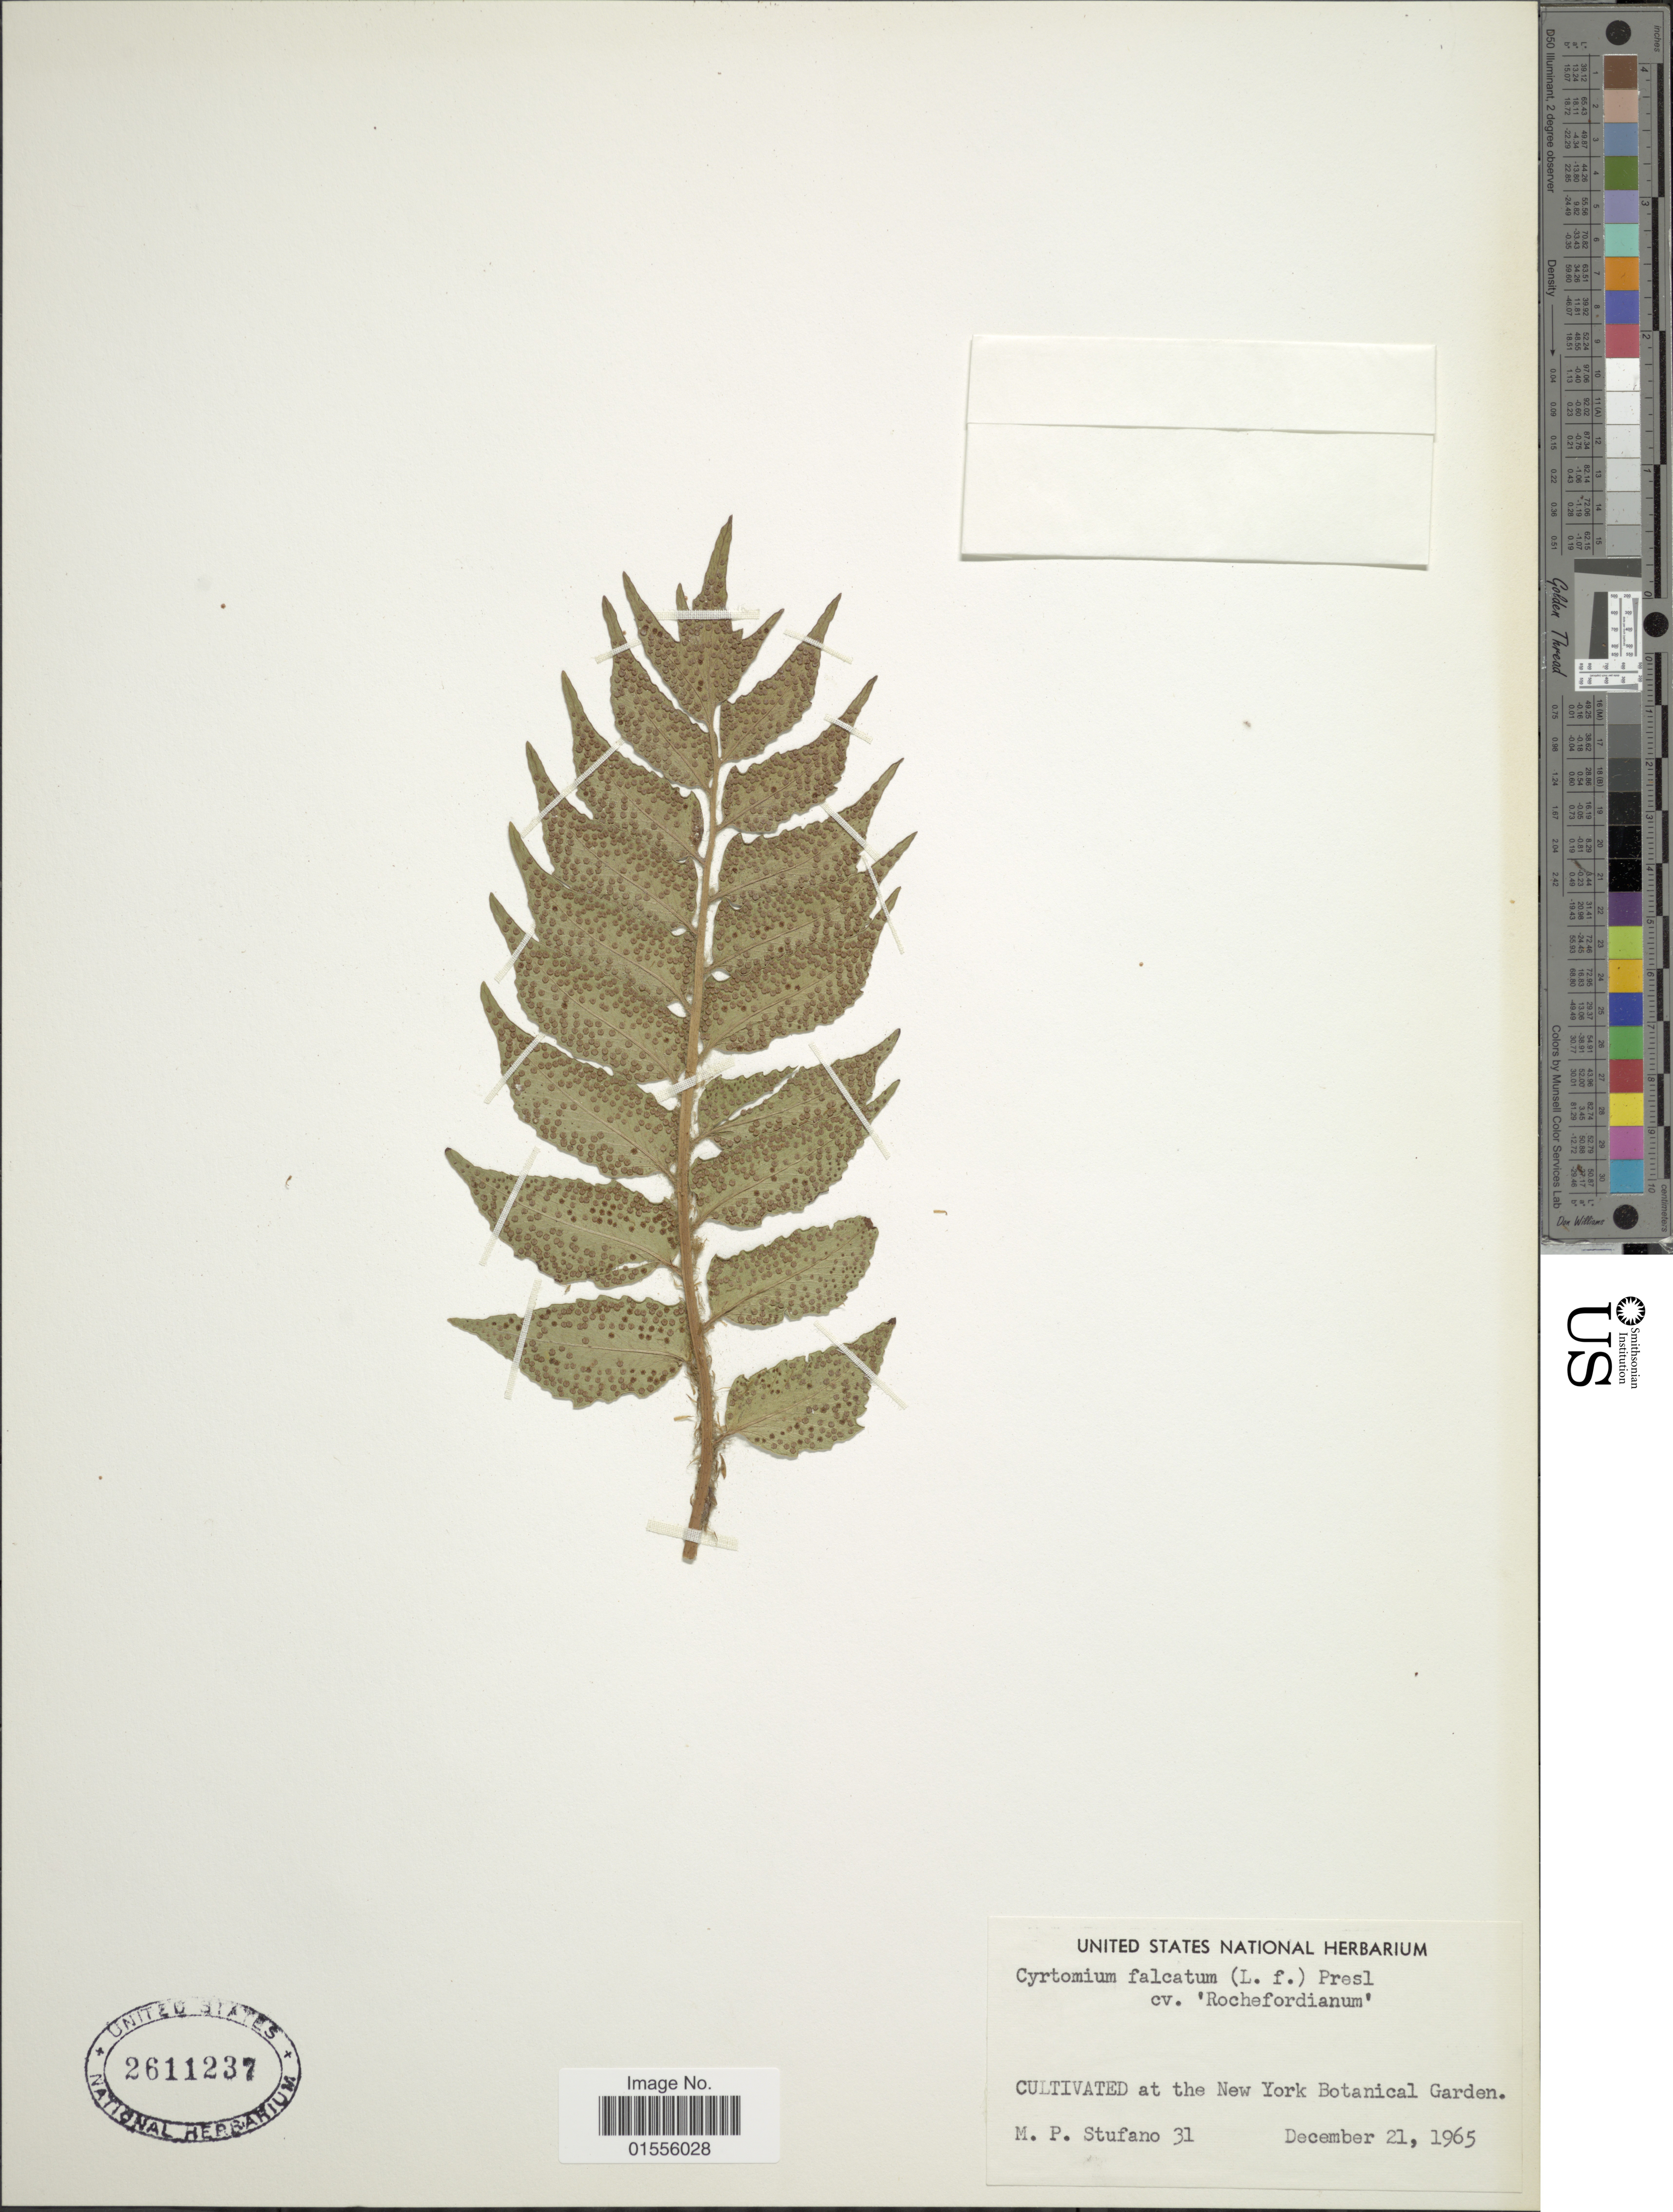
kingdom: Plantae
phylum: Tracheophyta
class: Polypodiopsida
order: Polypodiales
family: Dryopteridaceae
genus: Cyrtomium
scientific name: Cyrtomium falcatum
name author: (L. f.) C. Presl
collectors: M. Stufano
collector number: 31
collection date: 1965-12-21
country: United States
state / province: New York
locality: Cultivated at the New York Botanical Garden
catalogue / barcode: US 2611237